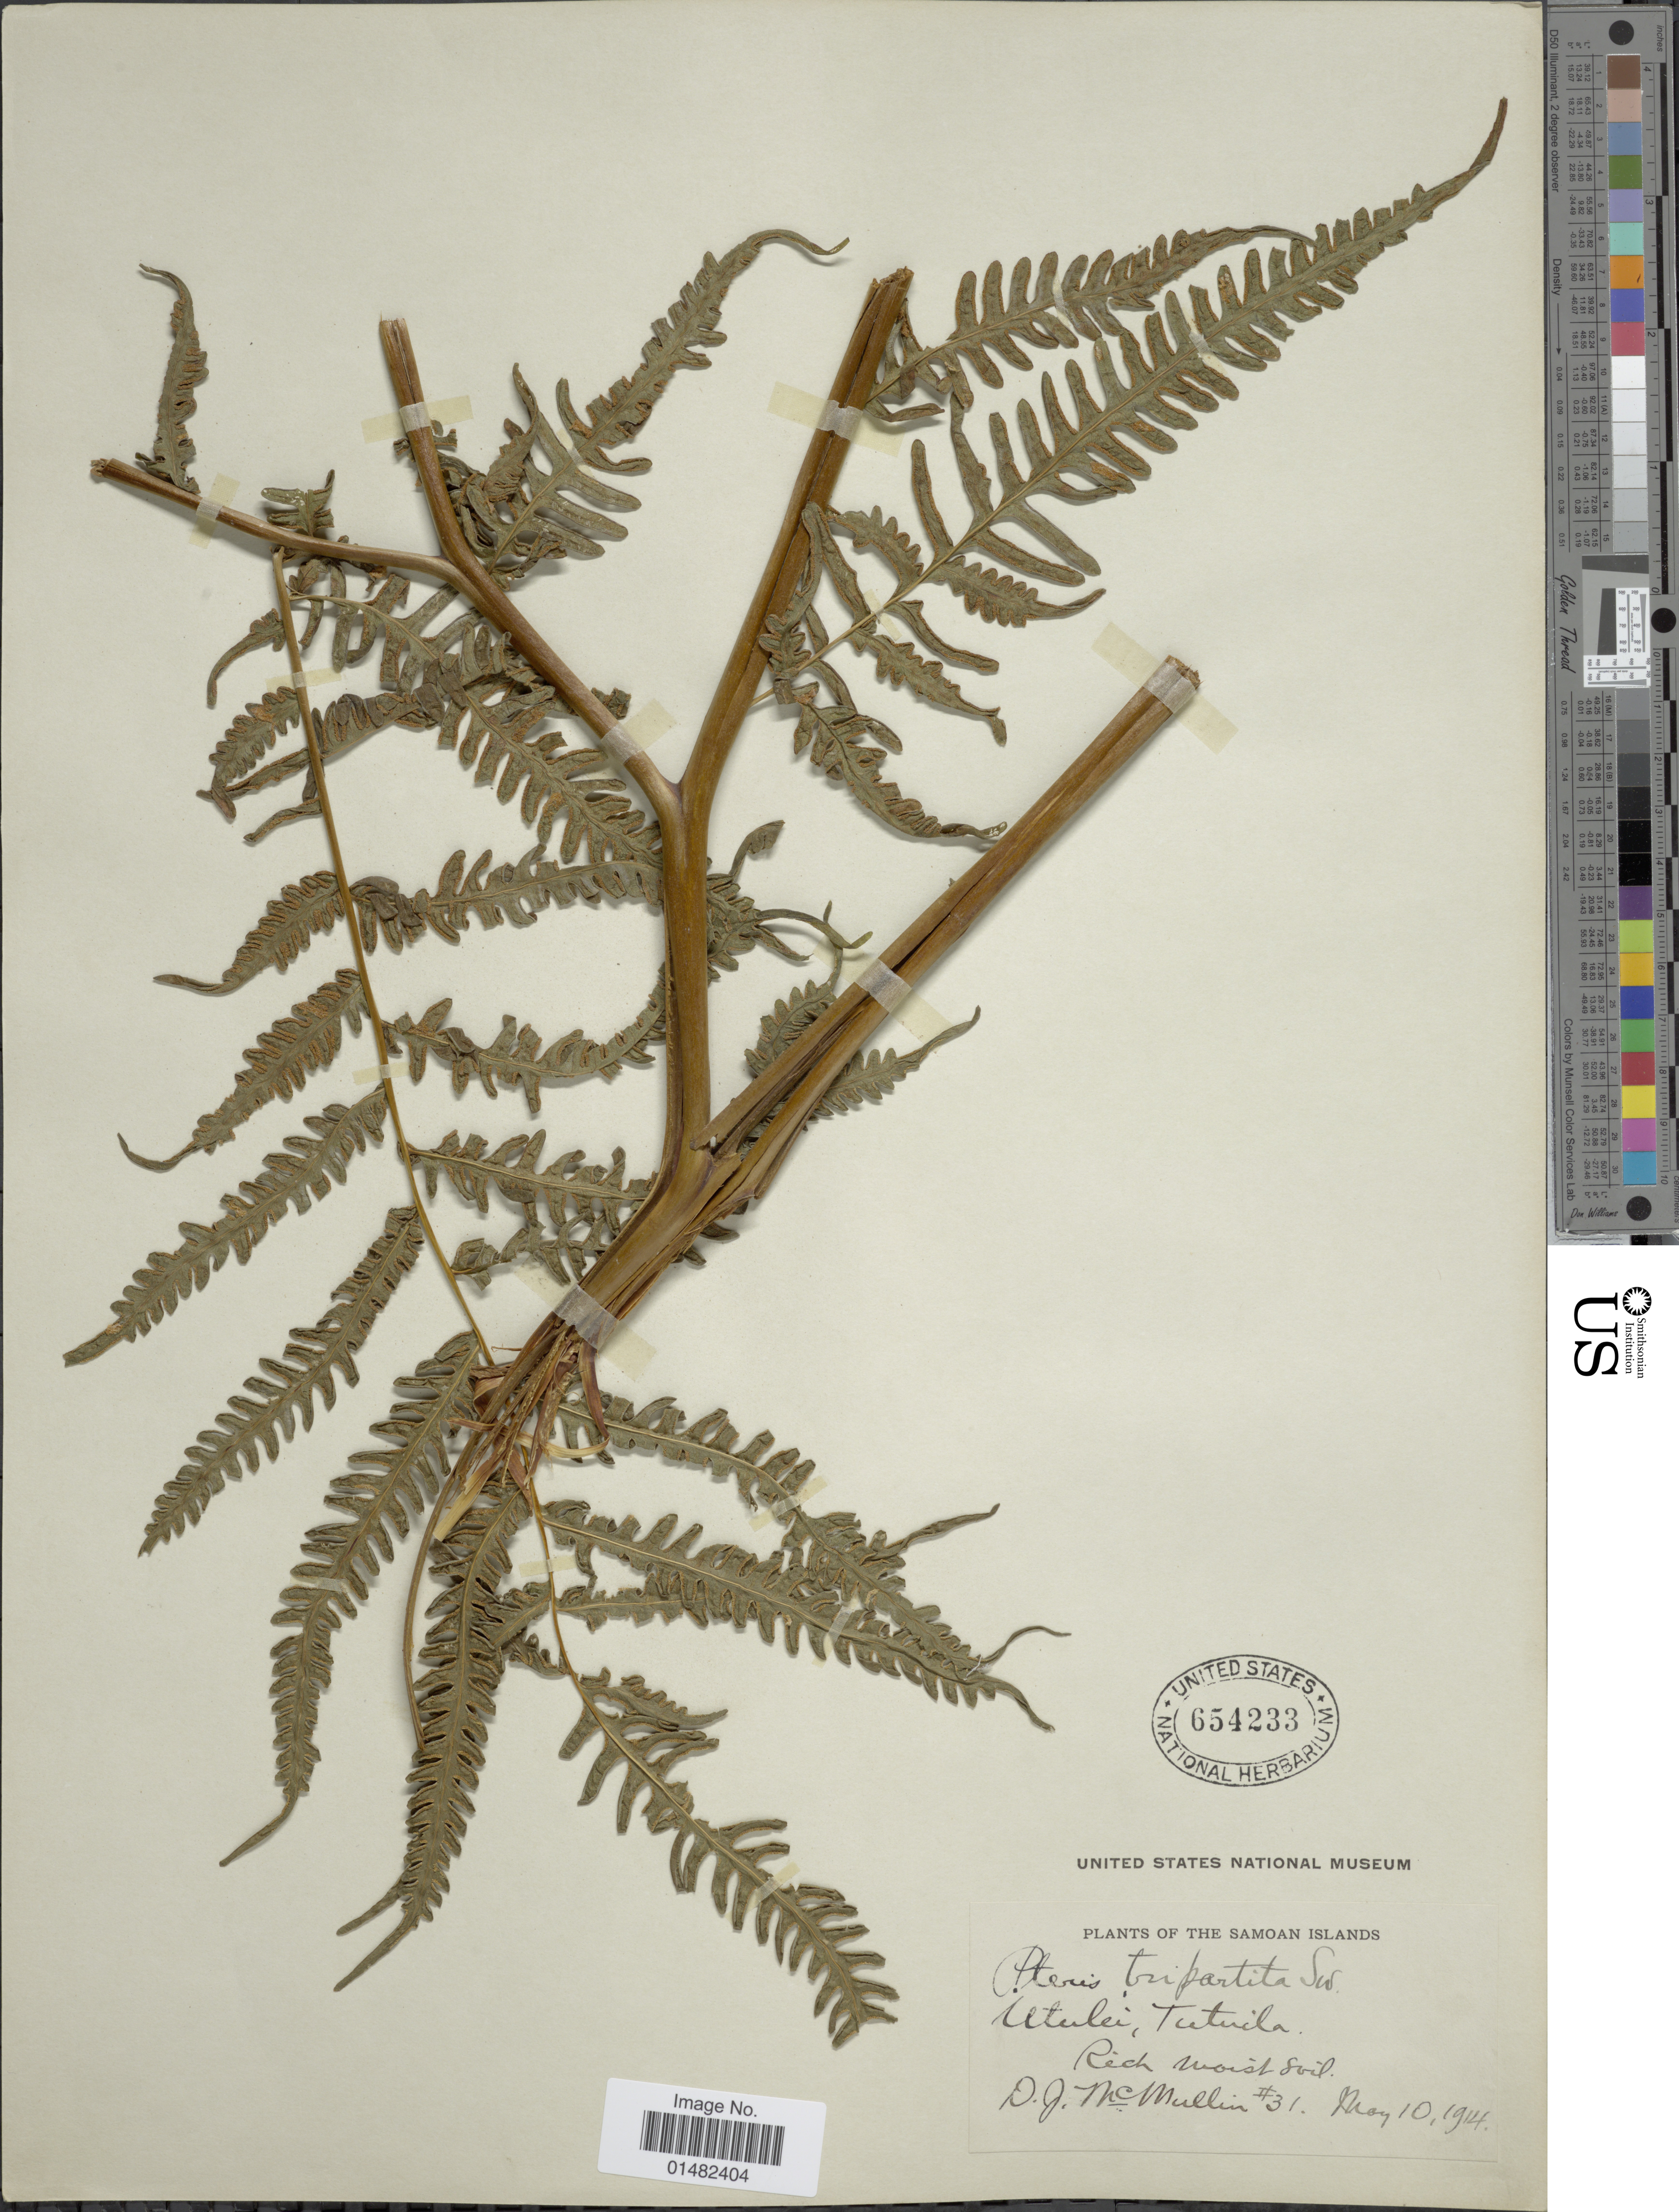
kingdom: Plantae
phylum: Tracheophyta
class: Polypodiopsida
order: Polypodiales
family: Pteridaceae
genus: Pteris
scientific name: Pteris tripartita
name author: Sw.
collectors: D. McMullin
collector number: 31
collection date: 1914-05-10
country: American Samoa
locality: Utulei, Tutuila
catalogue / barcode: US 654233